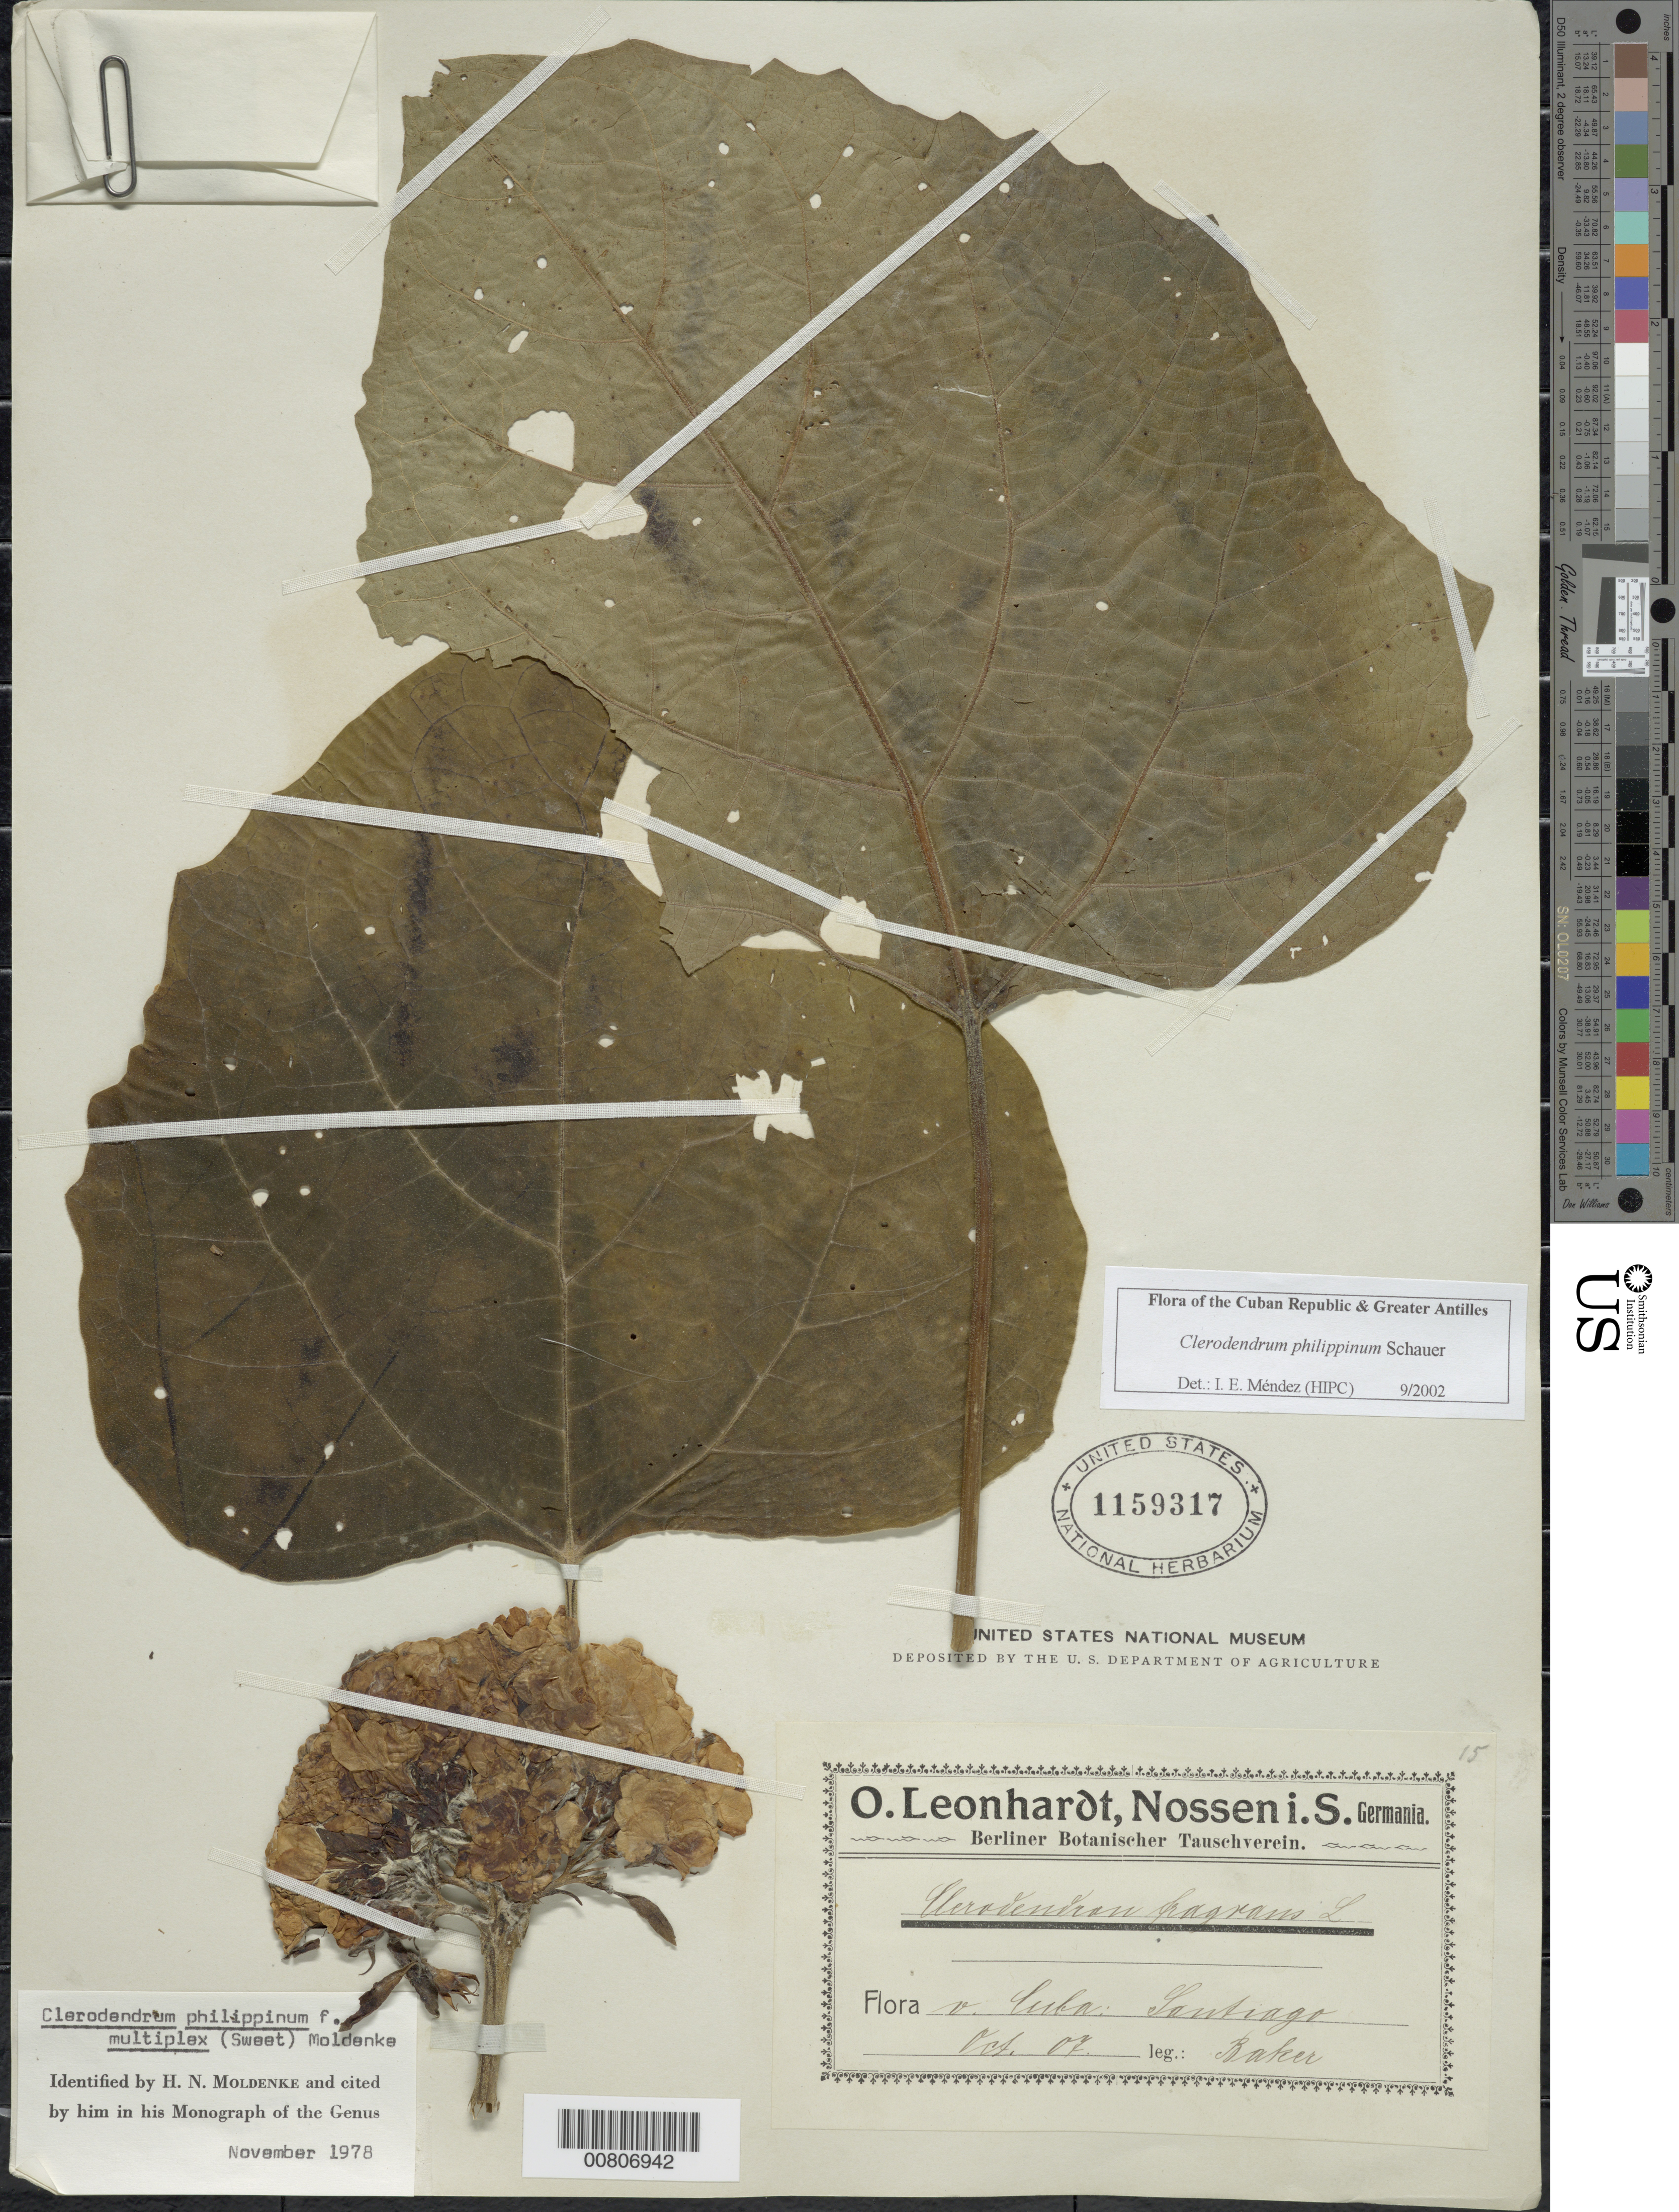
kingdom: Plantae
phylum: Tracheophyta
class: Magnoliopsida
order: Lamiales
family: Lamiaceae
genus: Clerodendrum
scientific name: Clerodendrum chinense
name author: (Osbeck) Mabb.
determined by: Méndez, Isidro E., (HIPC)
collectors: C. F. Baker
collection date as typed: Oct 1907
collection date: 1907-10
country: Cuba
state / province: Santiago de Cuba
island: Cuba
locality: Santiago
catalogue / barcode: US 1159317